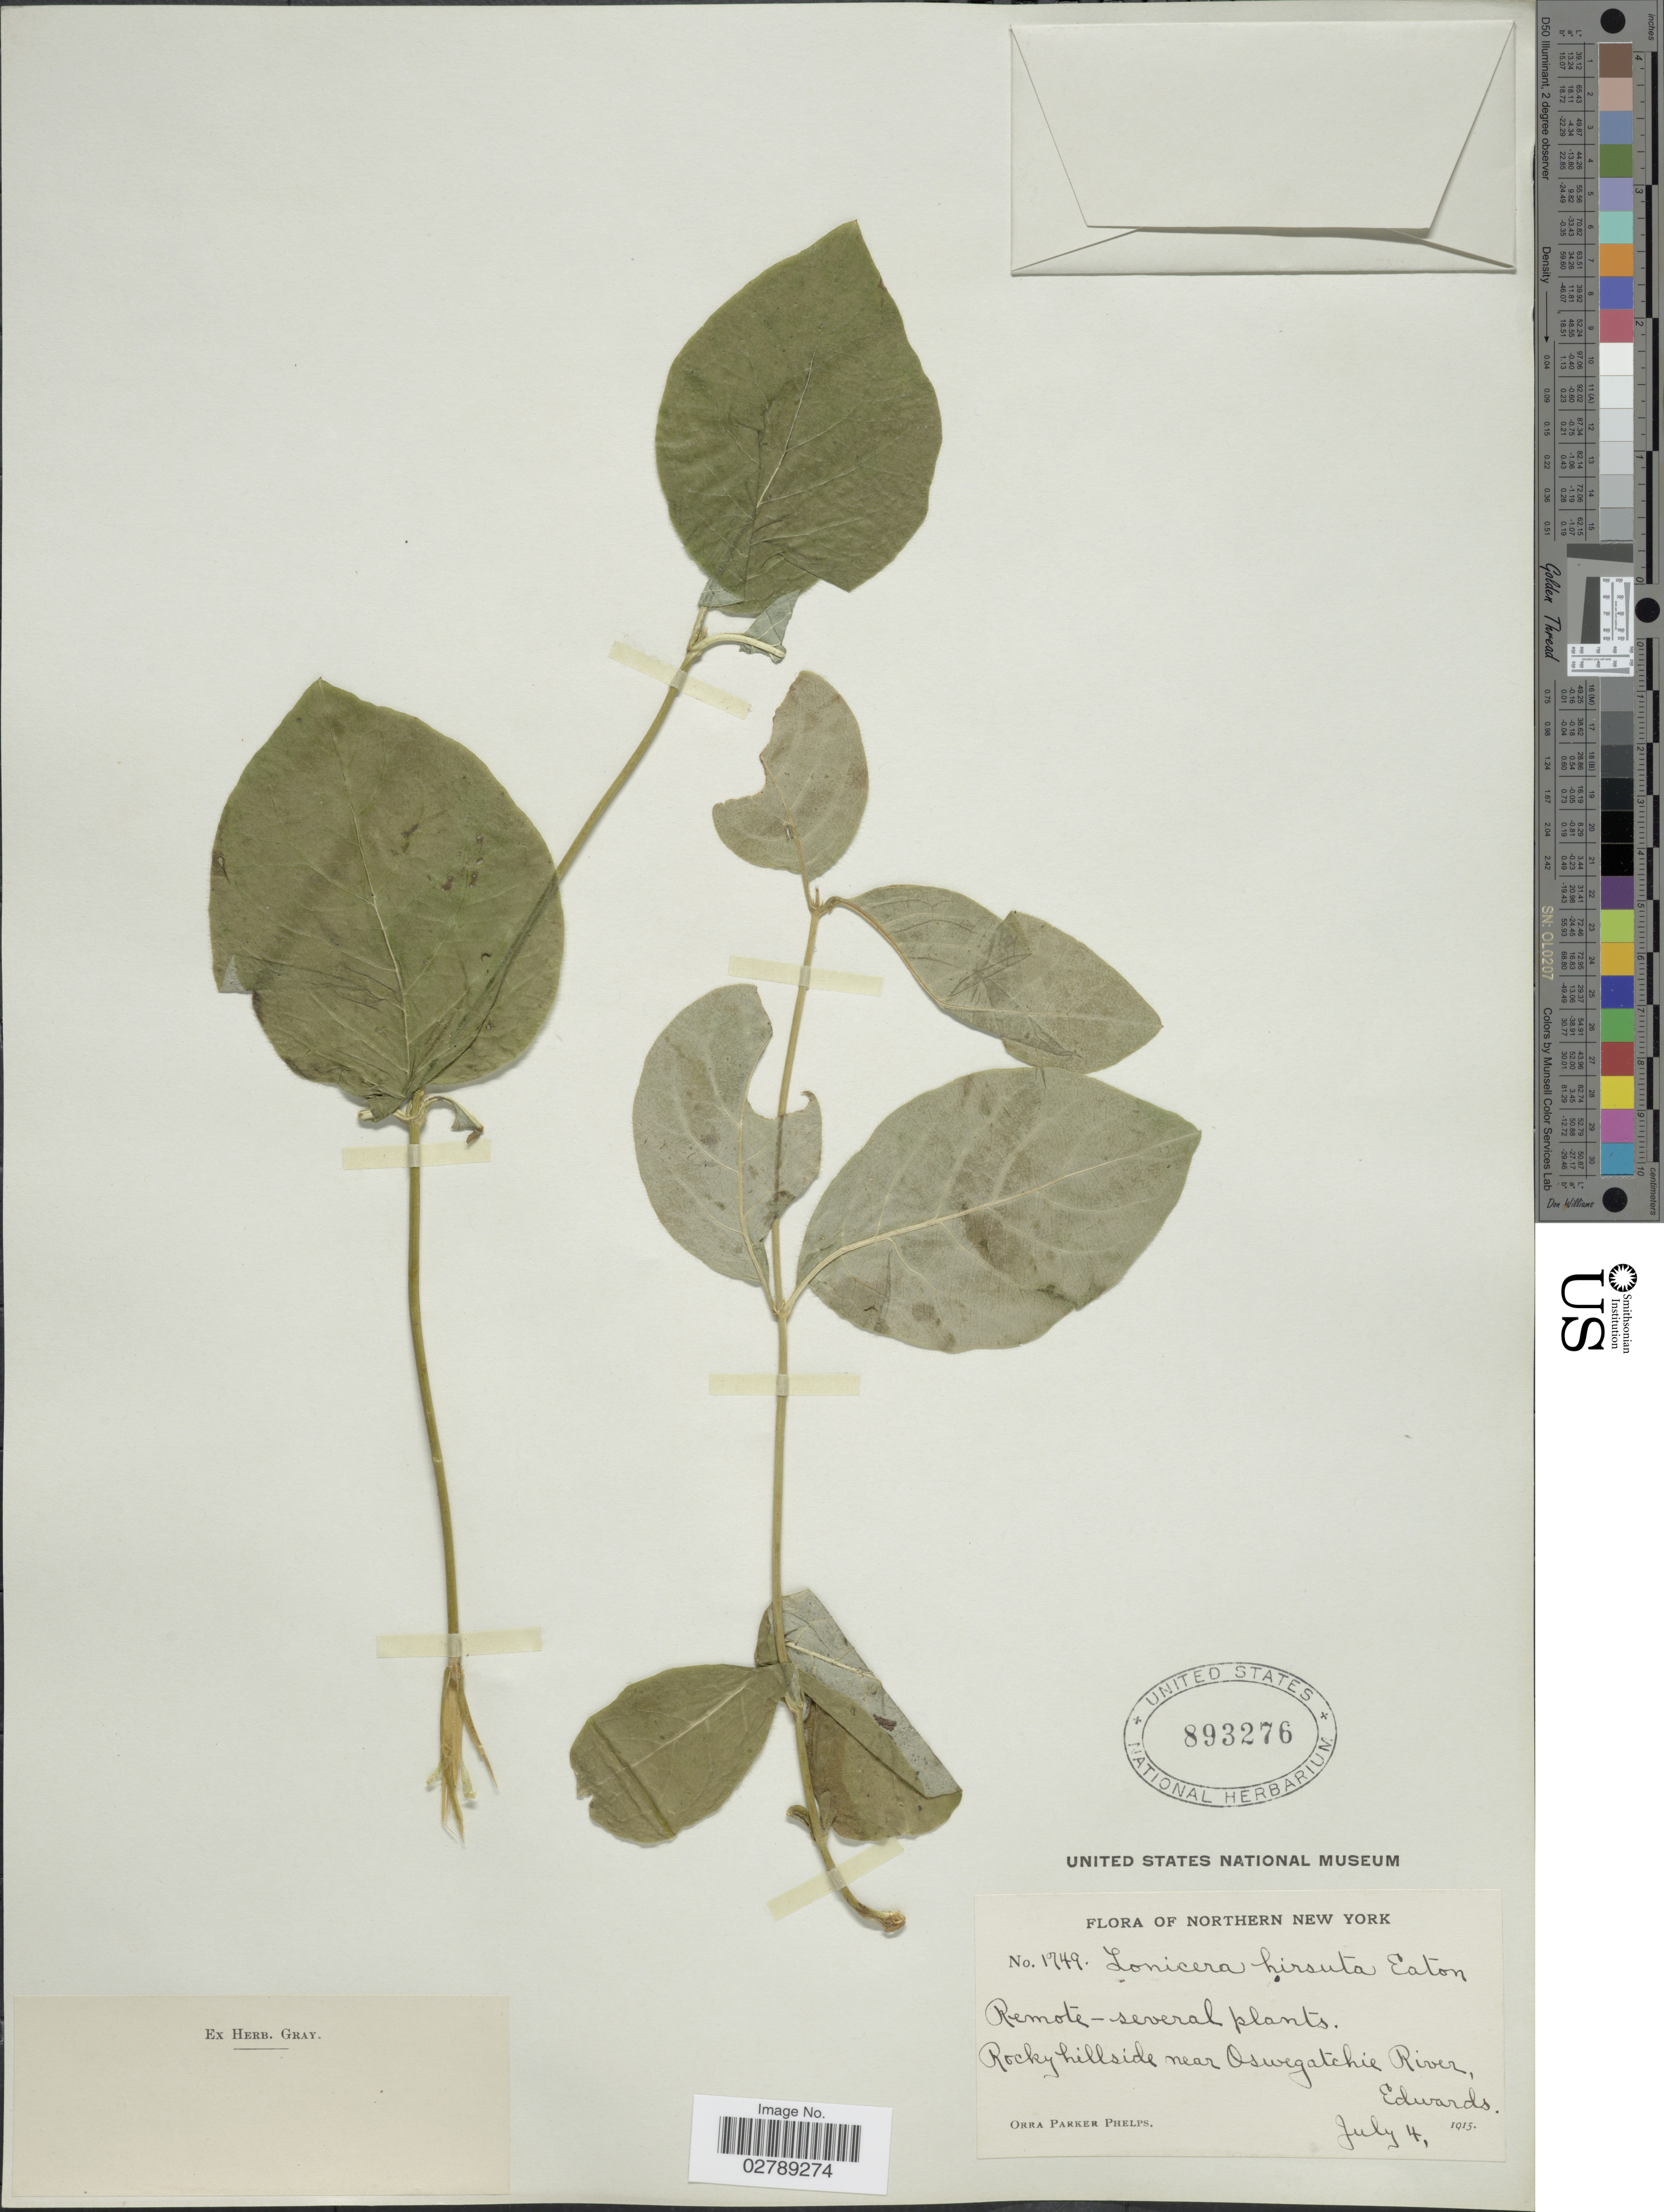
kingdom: Plantae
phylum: Tracheophyta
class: Magnoliopsida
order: Dipsacales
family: Caprifoliaceae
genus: Lonicera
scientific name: Lonicera hirsuta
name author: Eaton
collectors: O. P. Phelps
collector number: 1749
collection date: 1915-07-04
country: United States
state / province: New York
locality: Northern New York. Rocky hillside near Oswegatchie River, Edwards.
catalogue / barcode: US 893276